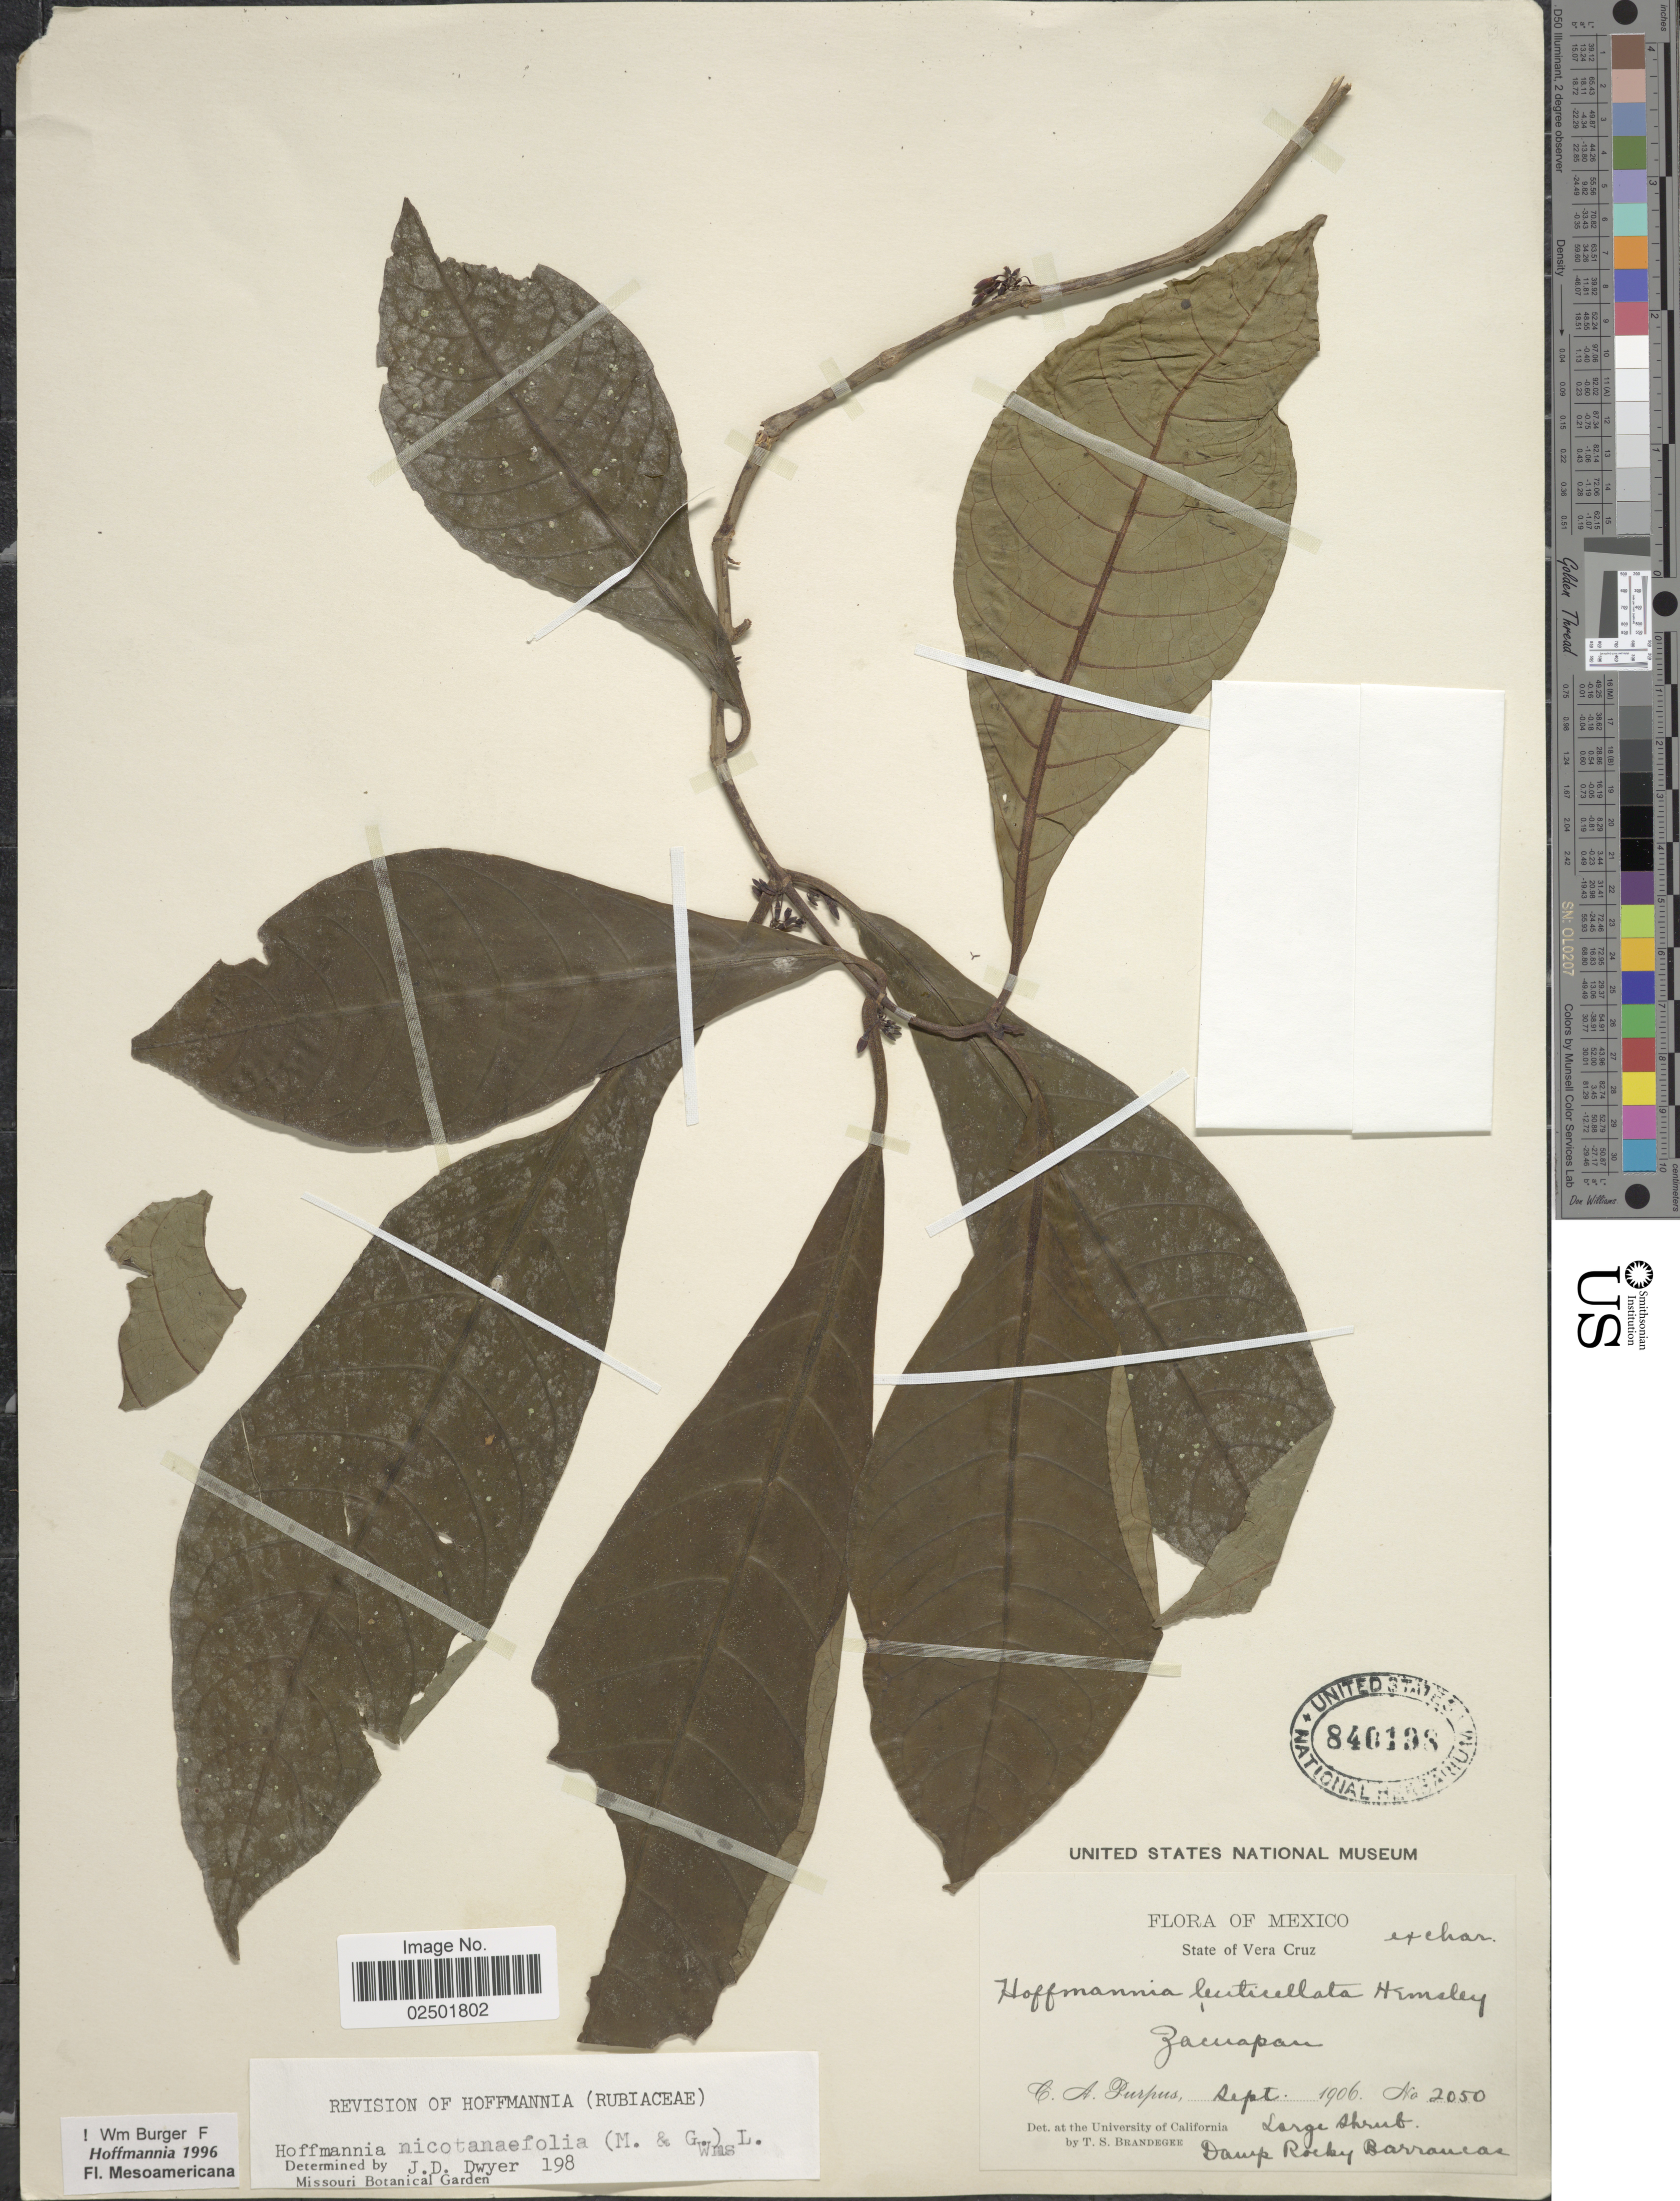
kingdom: Plantae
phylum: Tracheophyta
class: Magnoliopsida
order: Gentianales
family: Rubiaceae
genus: Hoffmannia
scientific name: Hoffmannia nicotianifolia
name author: (M. Martens & Galeoti) L.O. Williams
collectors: C. A. Purpus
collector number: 2050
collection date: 1906-09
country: Mexico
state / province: Veracruz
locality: Zacuapan,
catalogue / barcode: US 840198